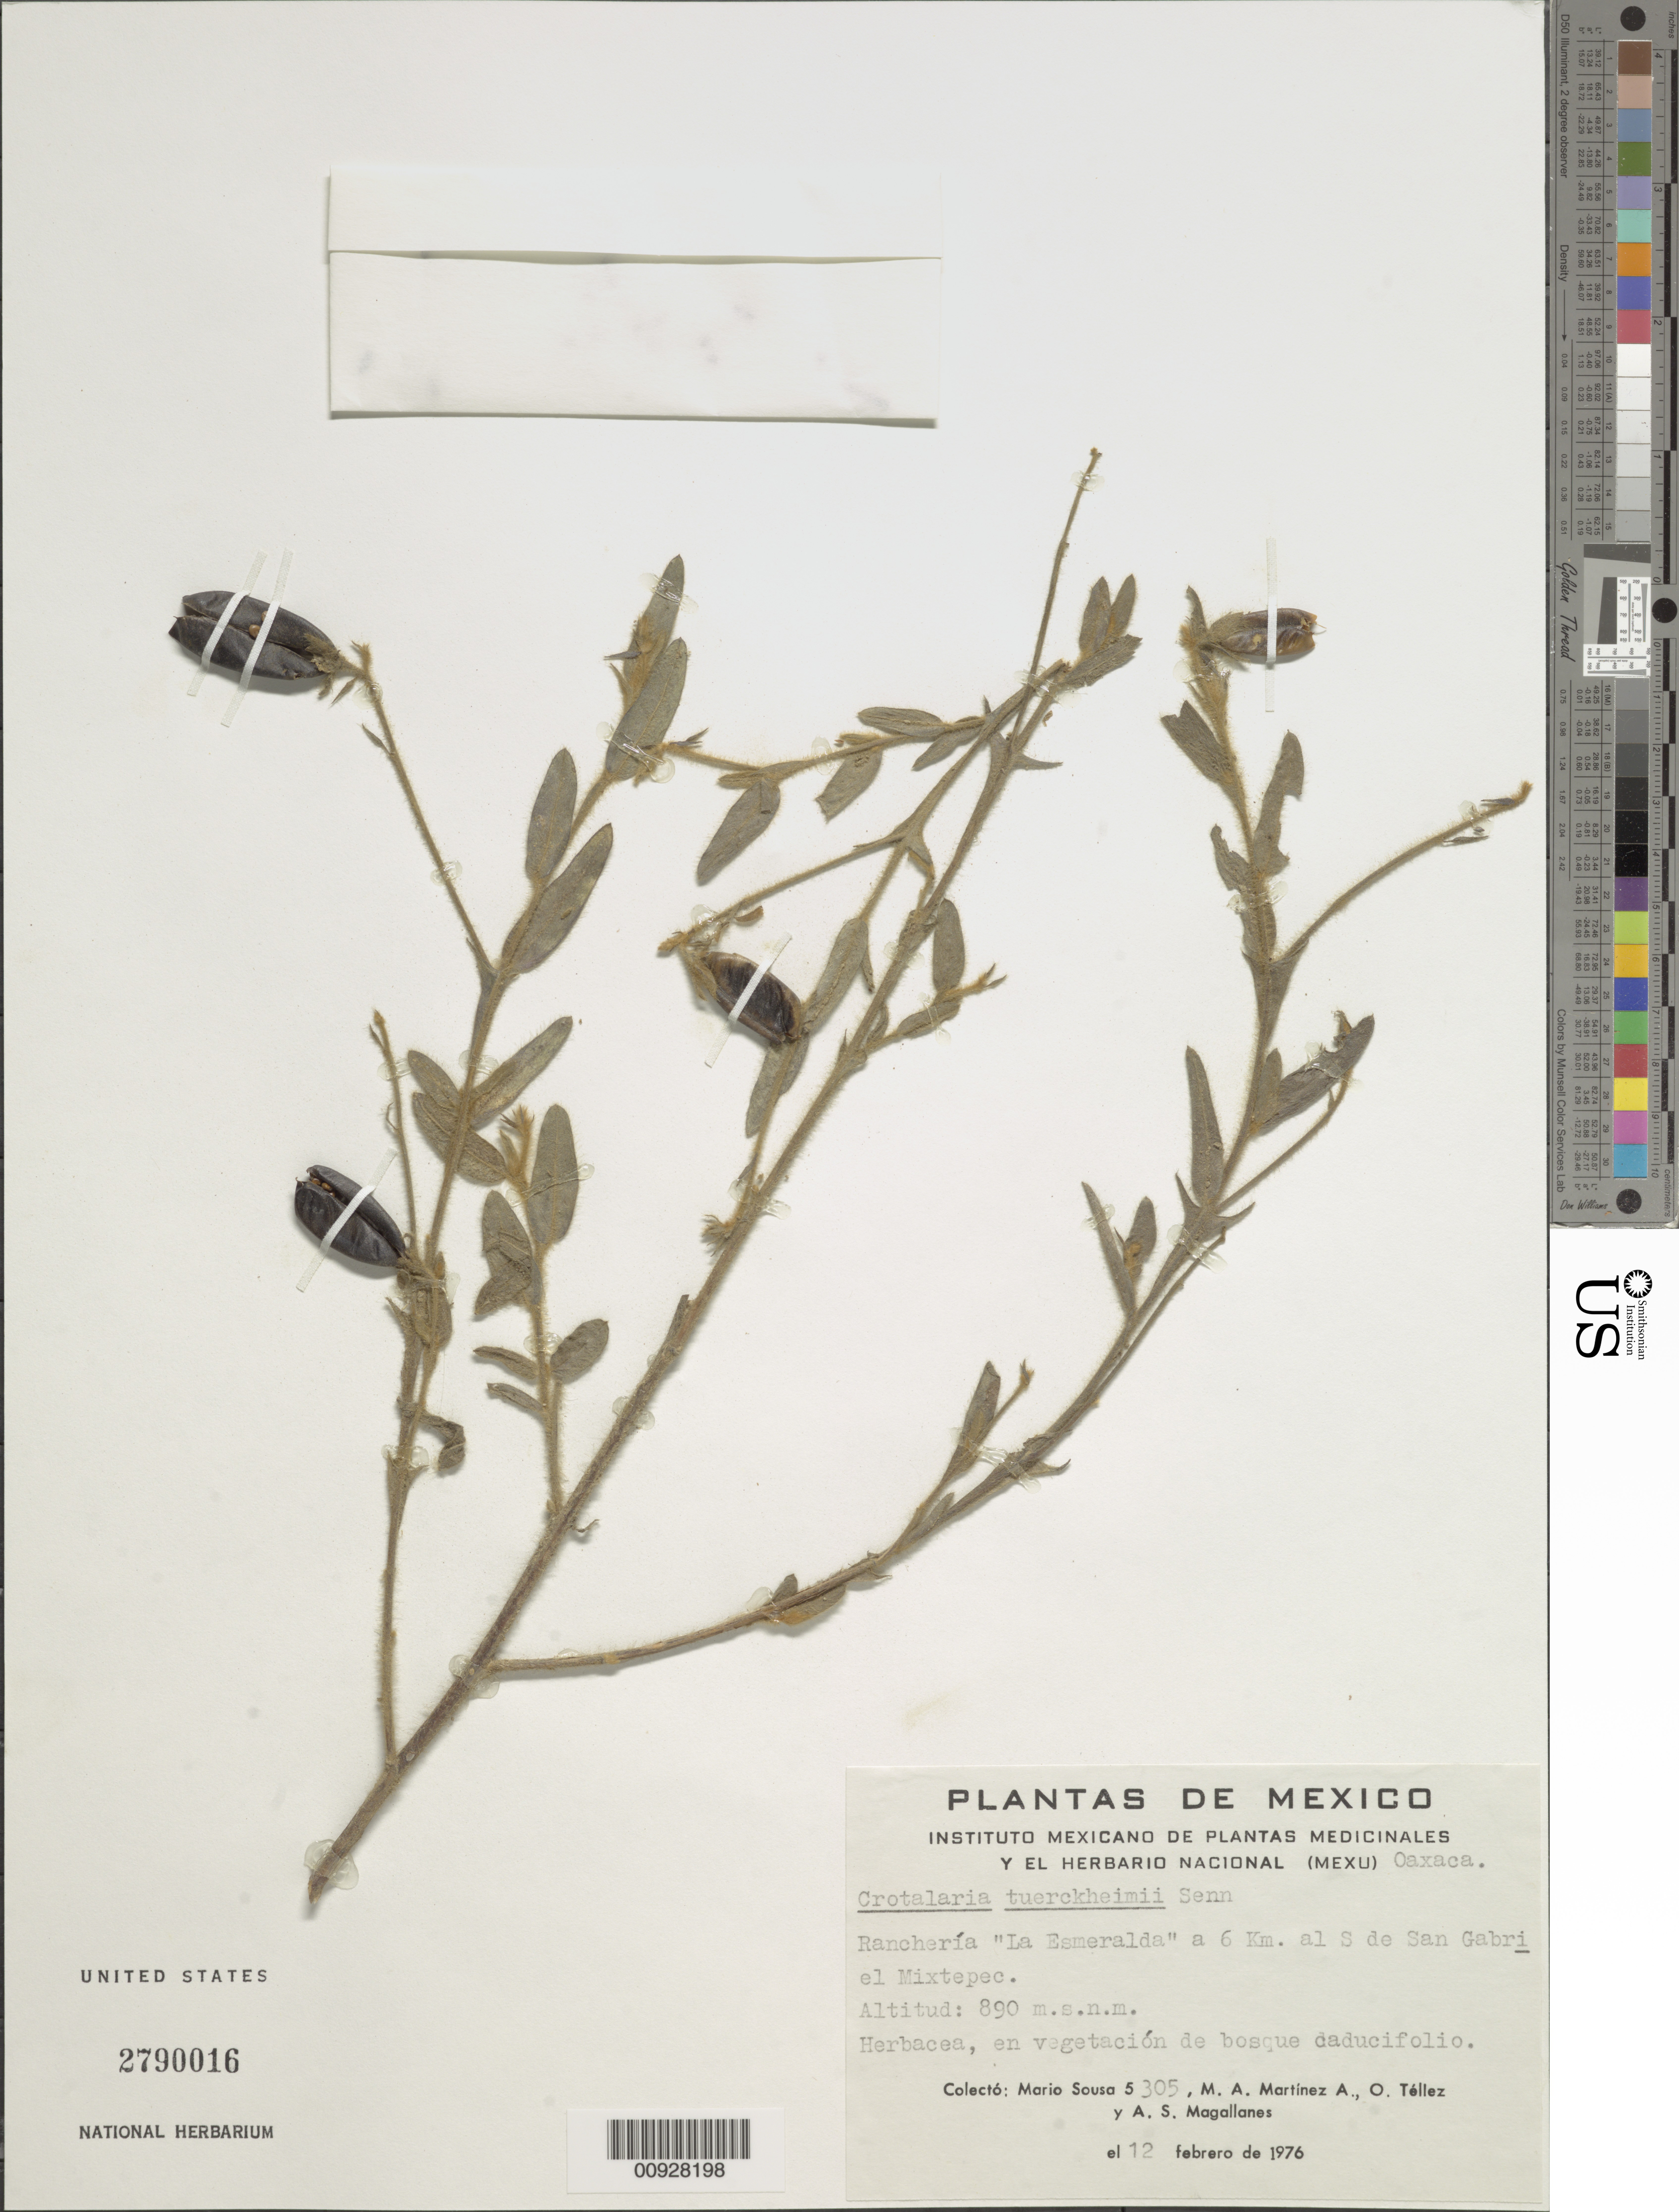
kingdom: Plantae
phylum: Tracheophyta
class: Magnoliopsida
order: Fabales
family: Fabaceae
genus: Crotalaria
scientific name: Crotalaria tuerckheimii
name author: H. Senn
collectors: M. Sousa S., M. A. Martínez Alfaro, O. Téllez V. & A. Magallanes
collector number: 5305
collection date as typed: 12 Feb 1976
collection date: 1976-02-12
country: Mexico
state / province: Oaxaca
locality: Ranchería "La Esmeralda" a 6 km. al S de San Gabriel Mixtepec.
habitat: En vegetación de bosque caducifolio.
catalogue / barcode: US 2790016